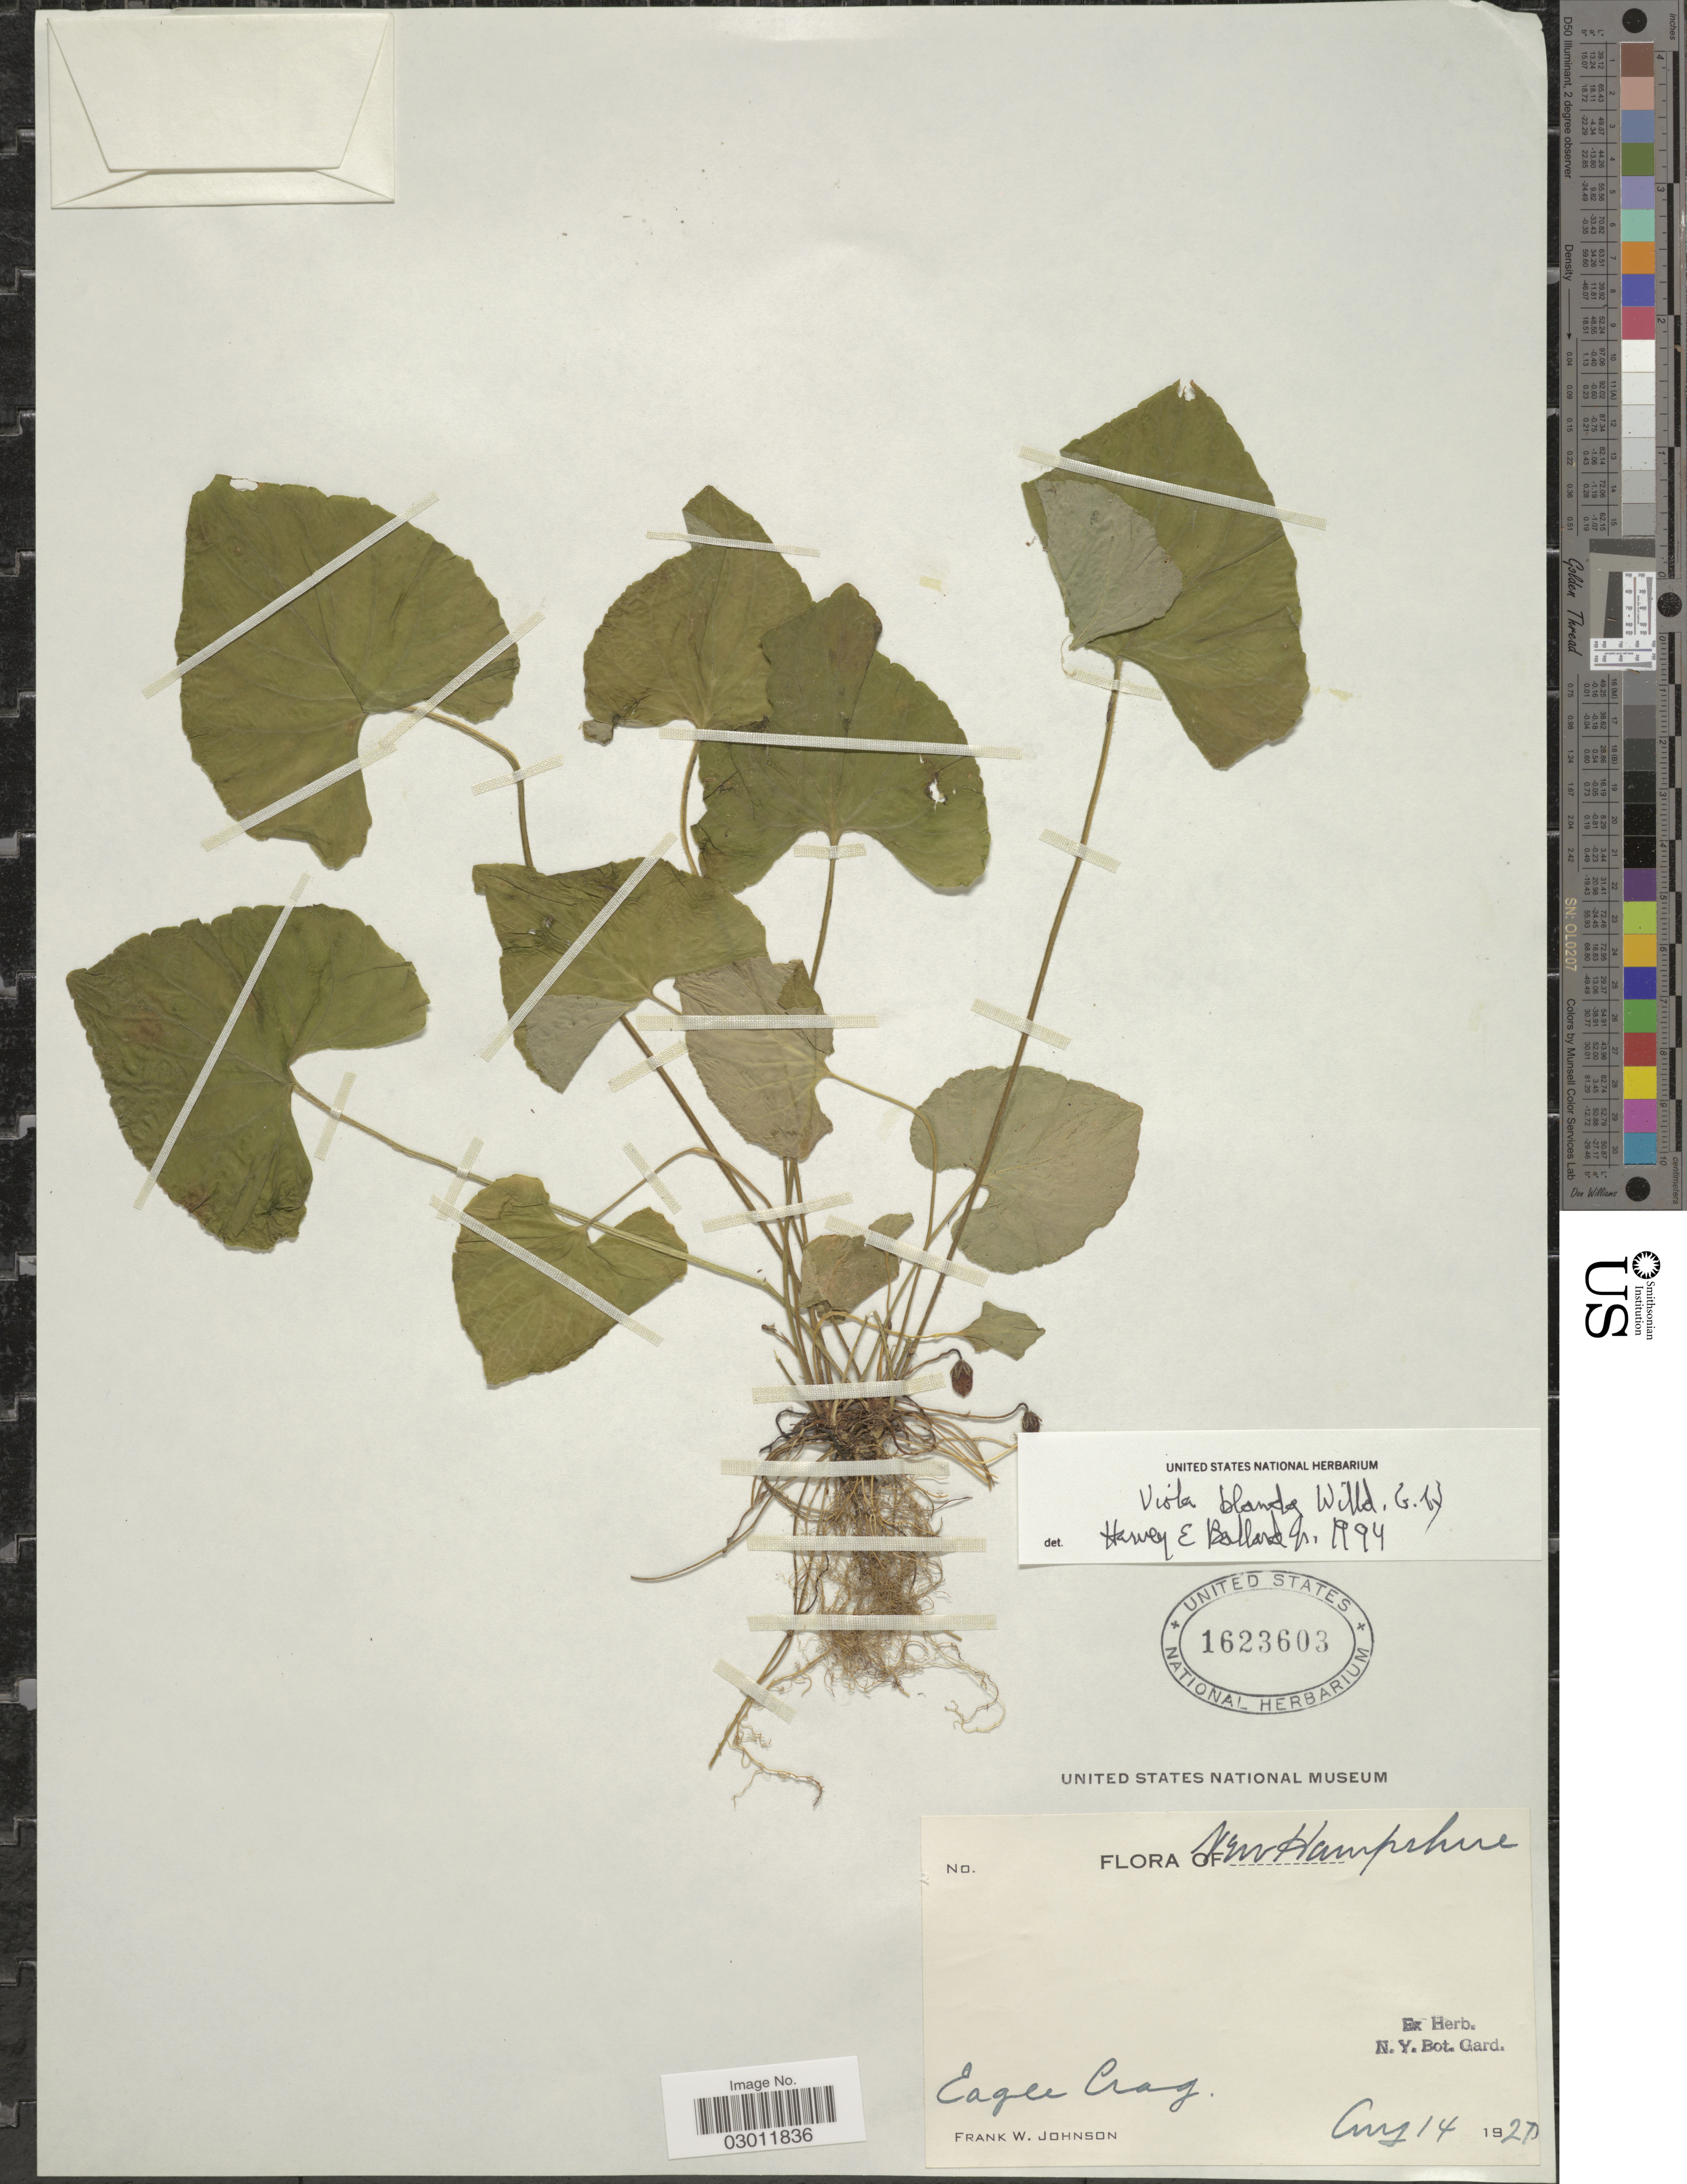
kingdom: Plantae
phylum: Tracheophyta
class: Magnoliopsida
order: Malpighiales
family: Violaceae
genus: Viola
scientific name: Viola blanda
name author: Willd.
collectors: F. W. Johnson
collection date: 1920-08-14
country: United States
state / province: New Hampshire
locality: Eagle Crag.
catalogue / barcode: US 1623603